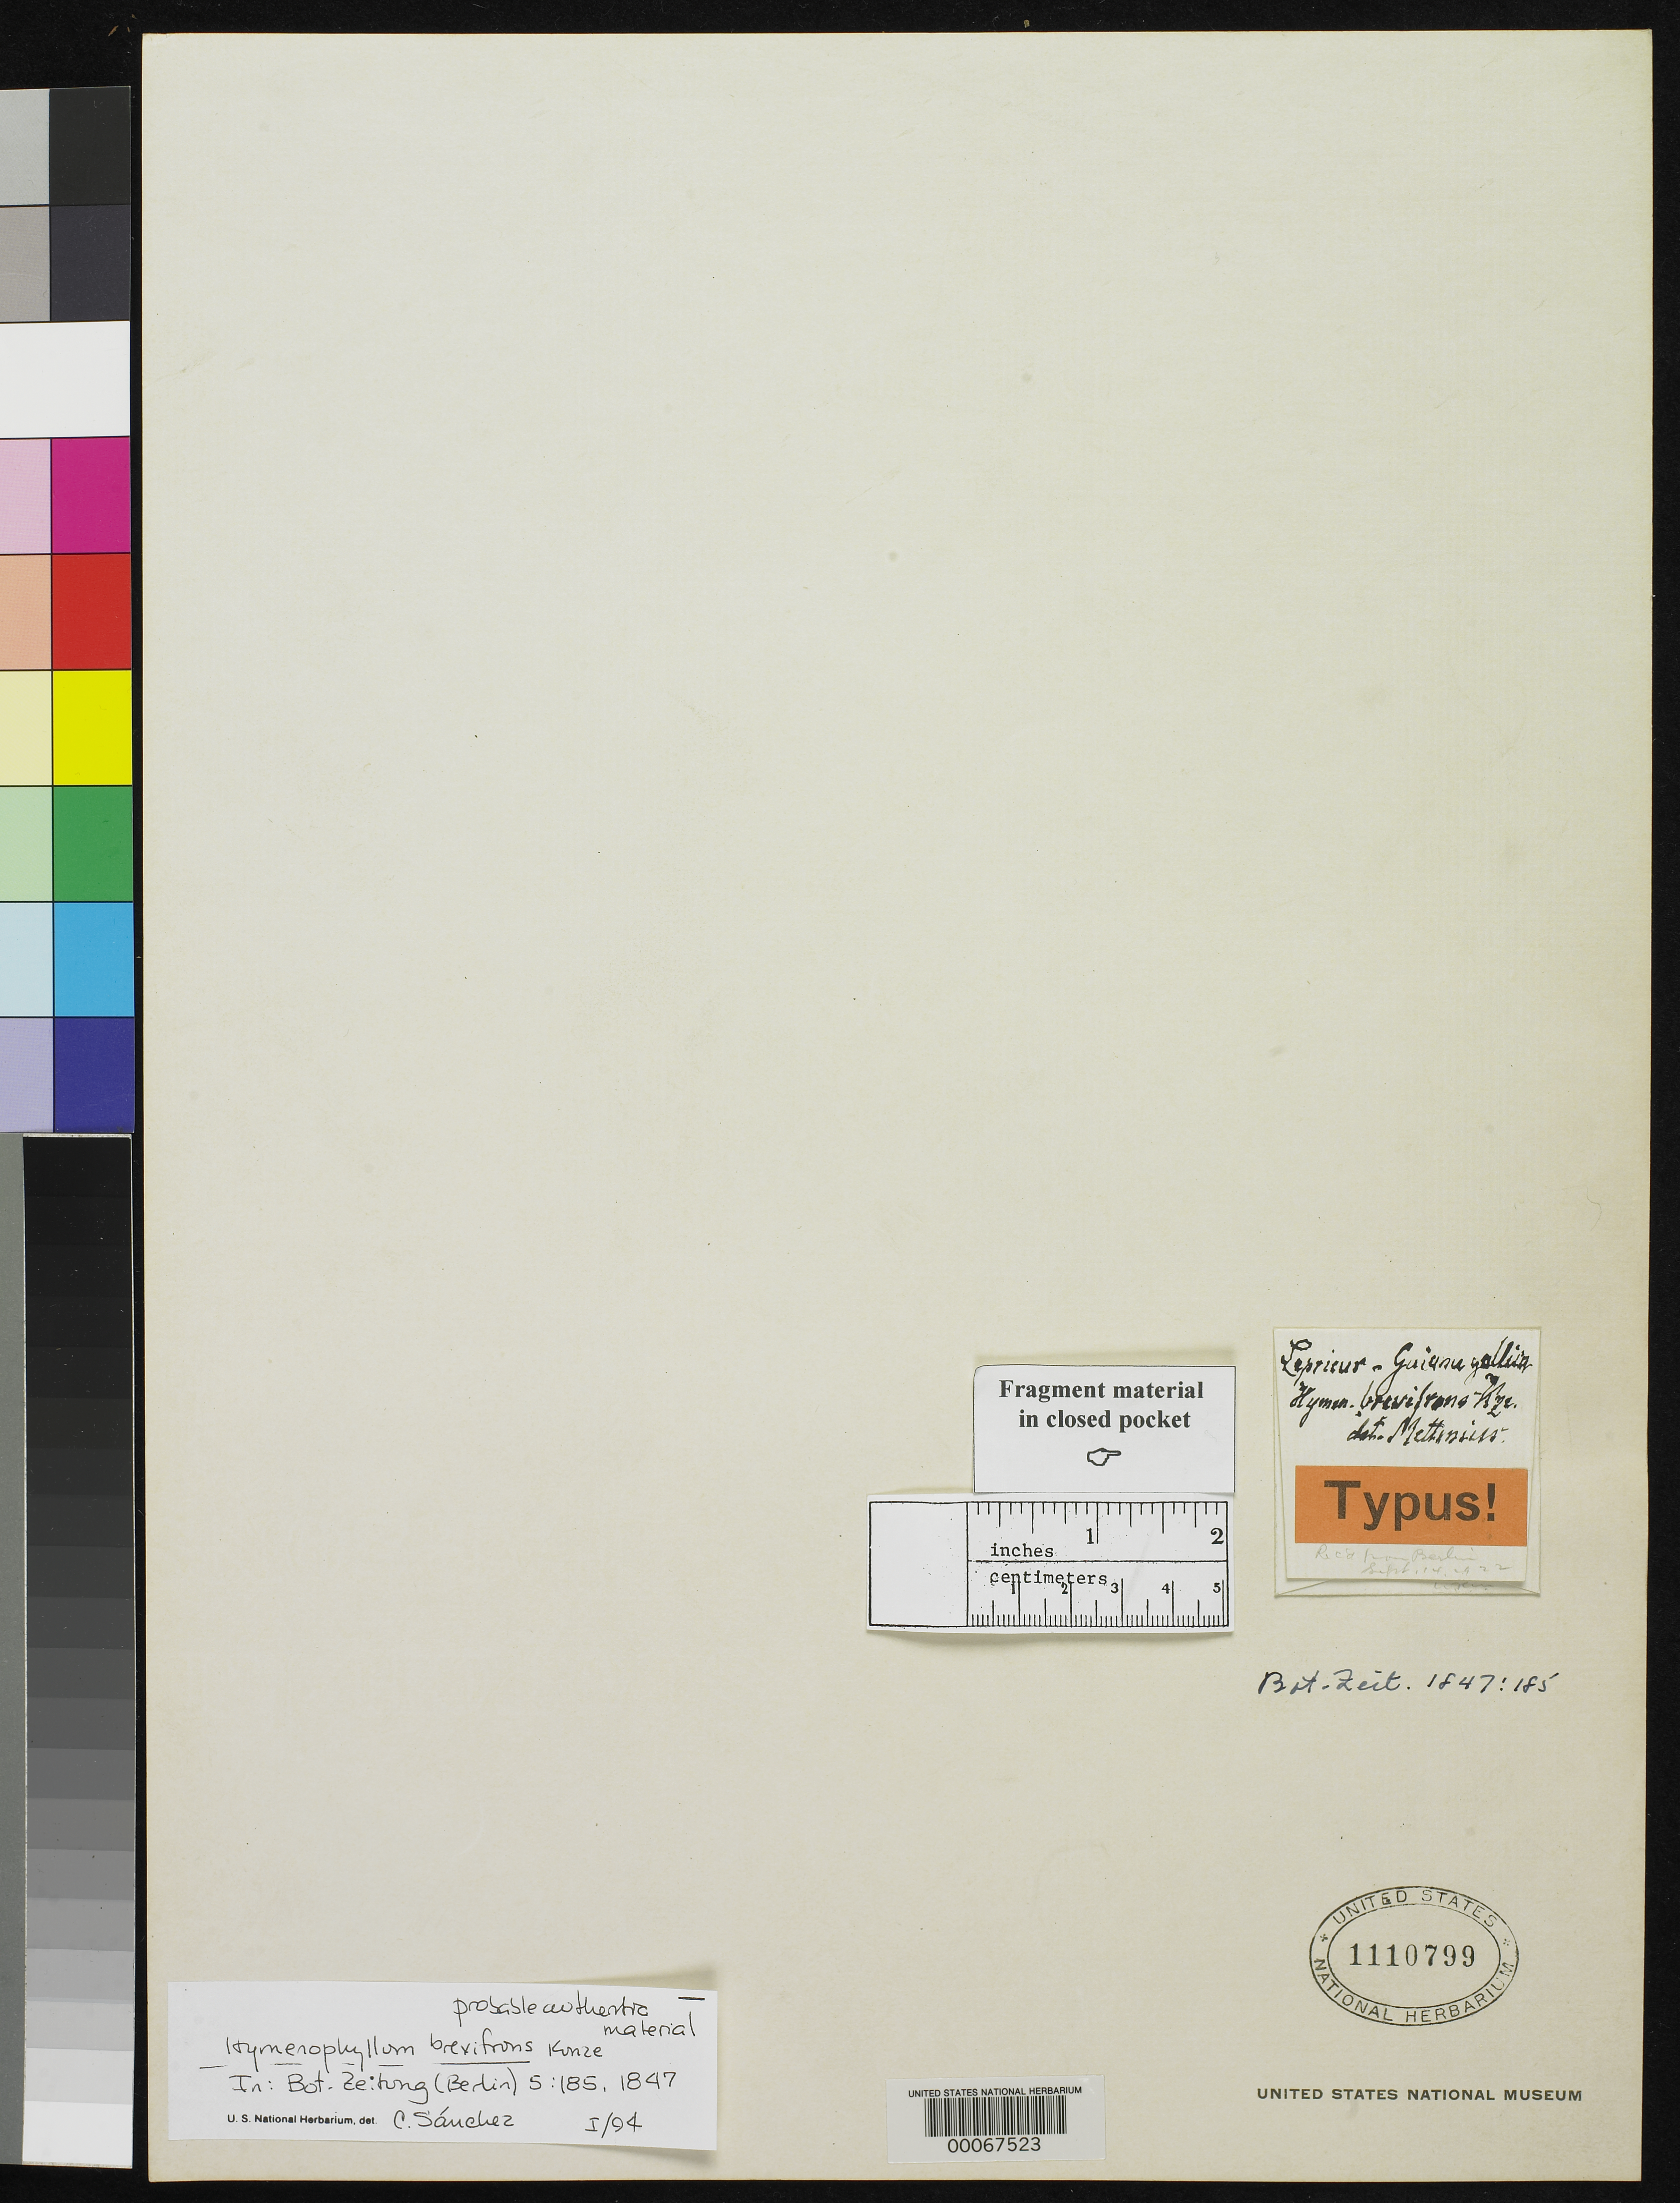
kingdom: Plantae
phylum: Tracheophyta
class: Polypodiopsida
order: Hymenophyllales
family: Hymenophyllaceae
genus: Hymenophyllum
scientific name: Hymenophyllum brevifrons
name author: Kunze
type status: Type Fragment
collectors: F. M. R. Leprieur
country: French Guiana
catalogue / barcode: US 1110799